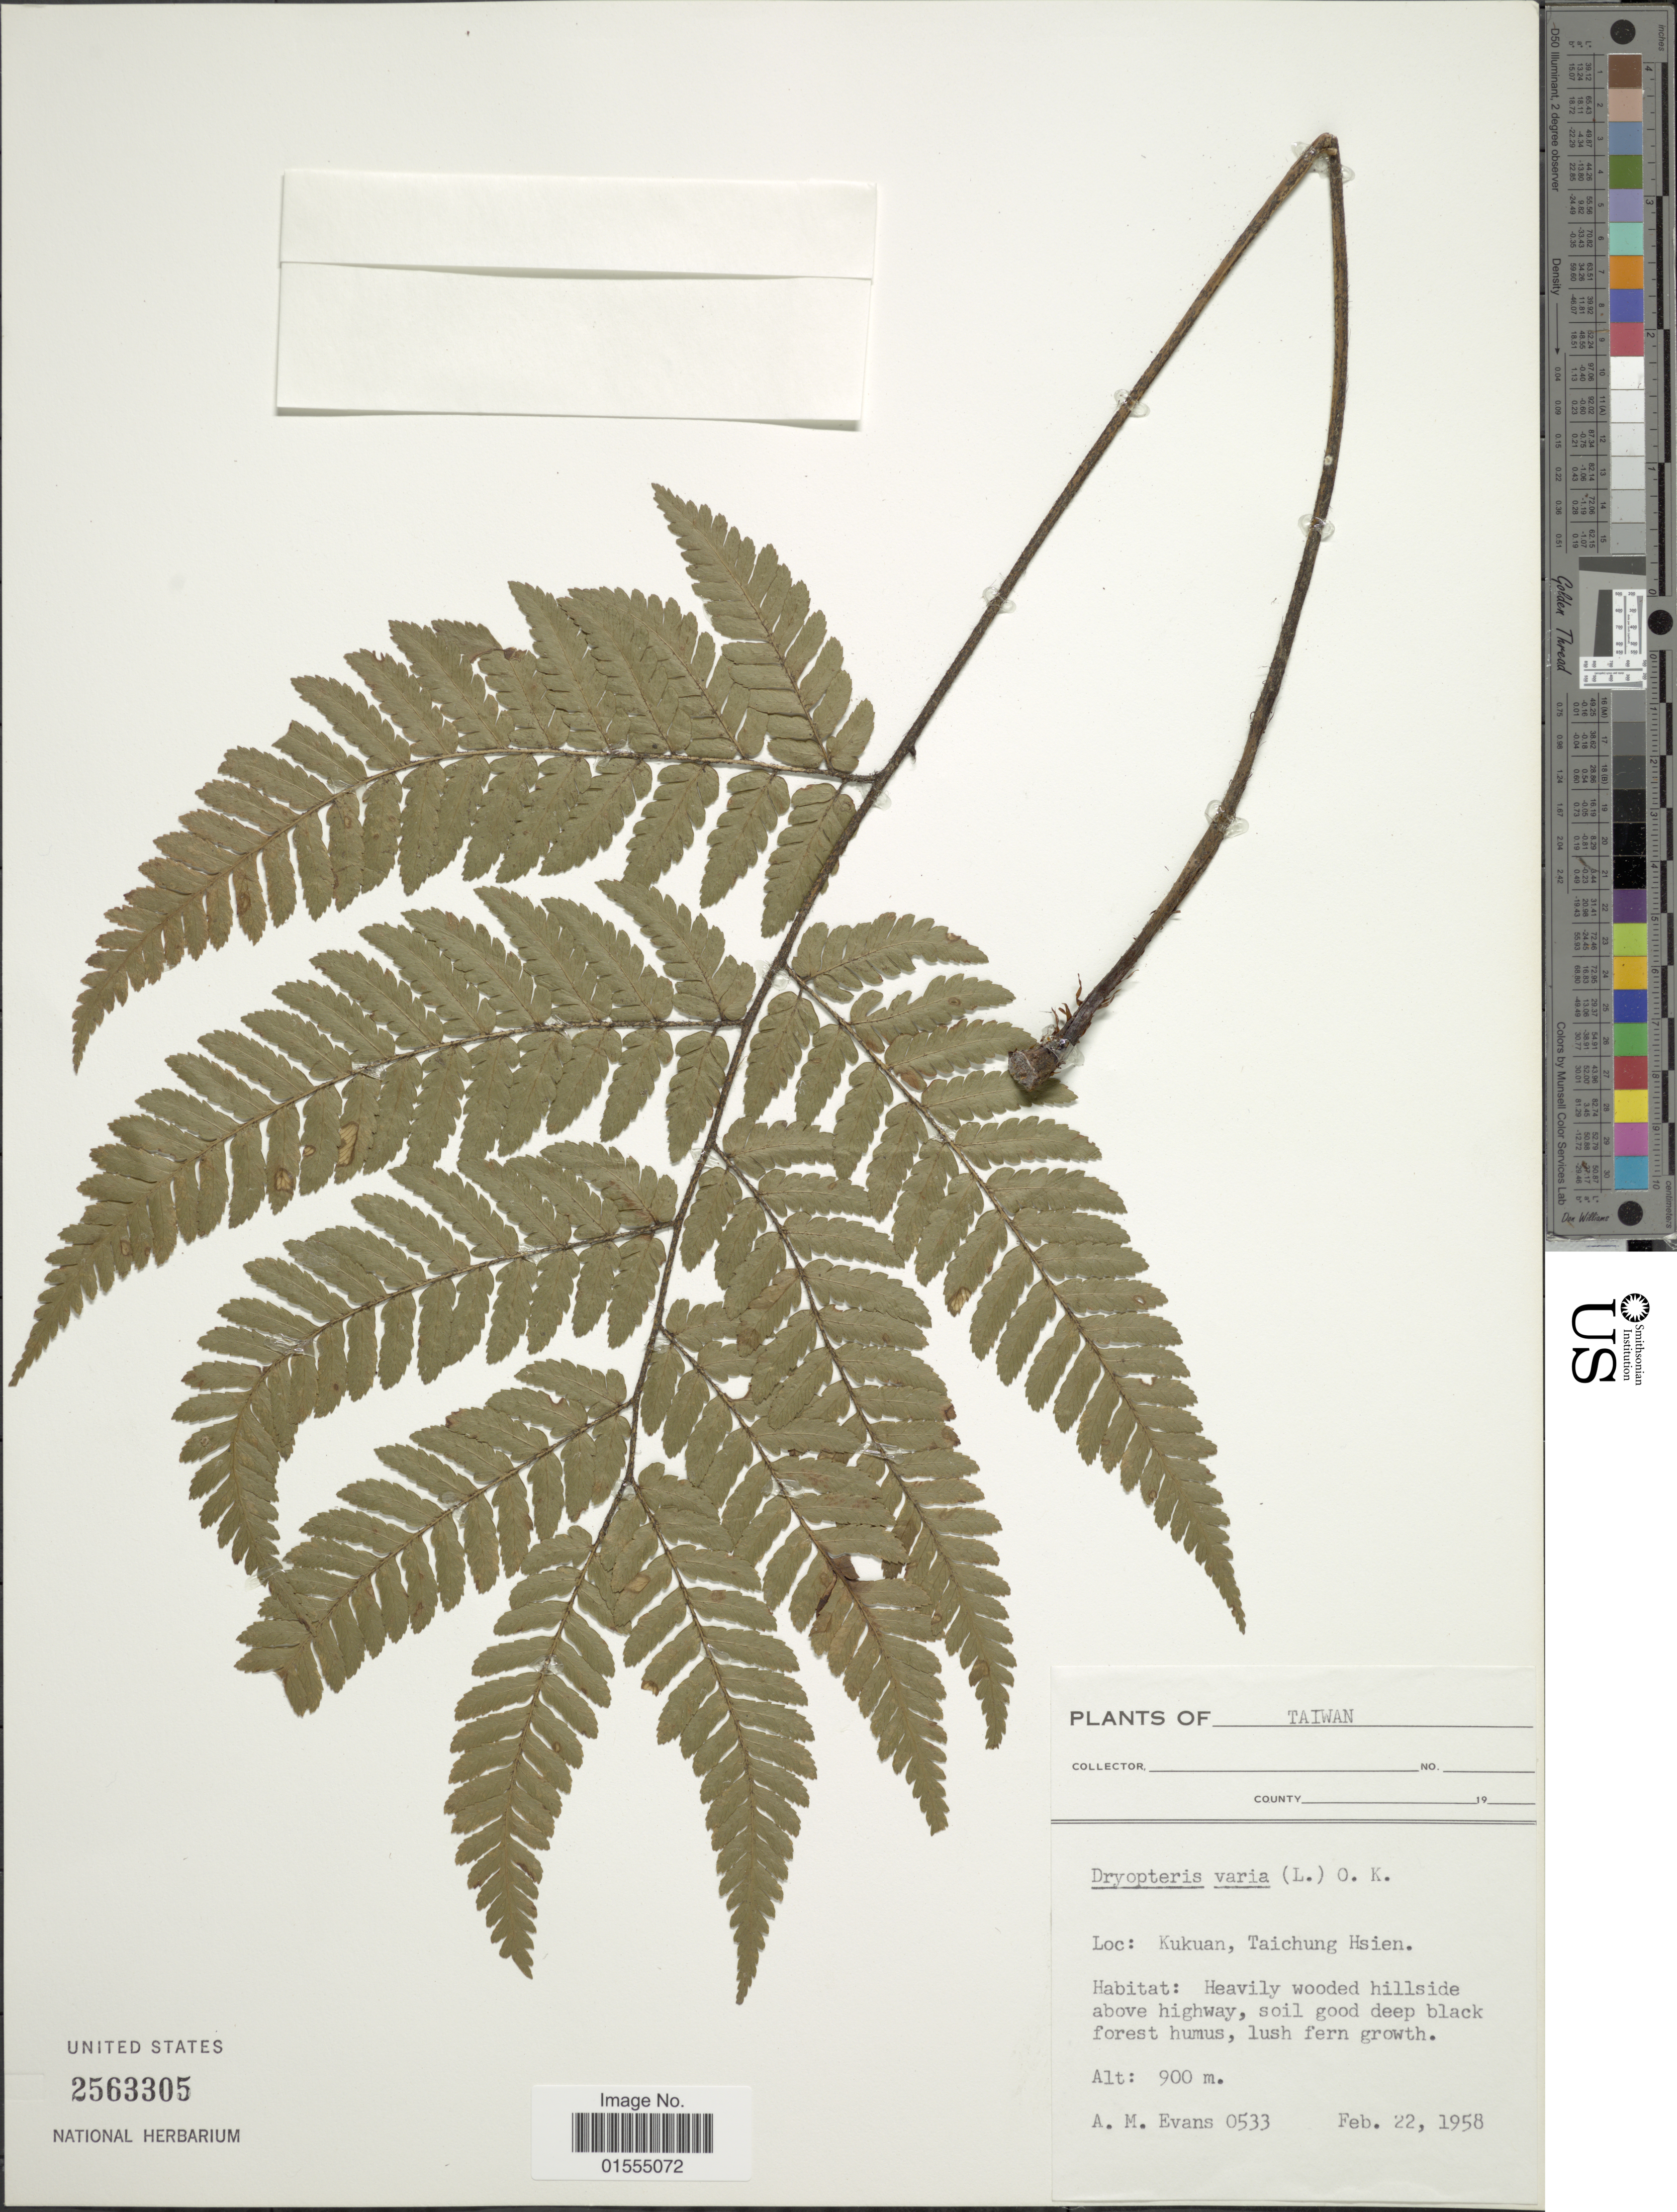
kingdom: Plantae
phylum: Tracheophyta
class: Polypodiopsida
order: Polypodiales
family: Dryopteridaceae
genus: Dryopteris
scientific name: Dryopteris varia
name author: (L.) Kuntze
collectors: A. M. Evans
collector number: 0533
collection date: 1958-02-22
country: Taiwan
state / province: Taichung City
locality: Taiwan, Kukuan, Taichung Hsien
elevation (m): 900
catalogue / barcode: US 2563305